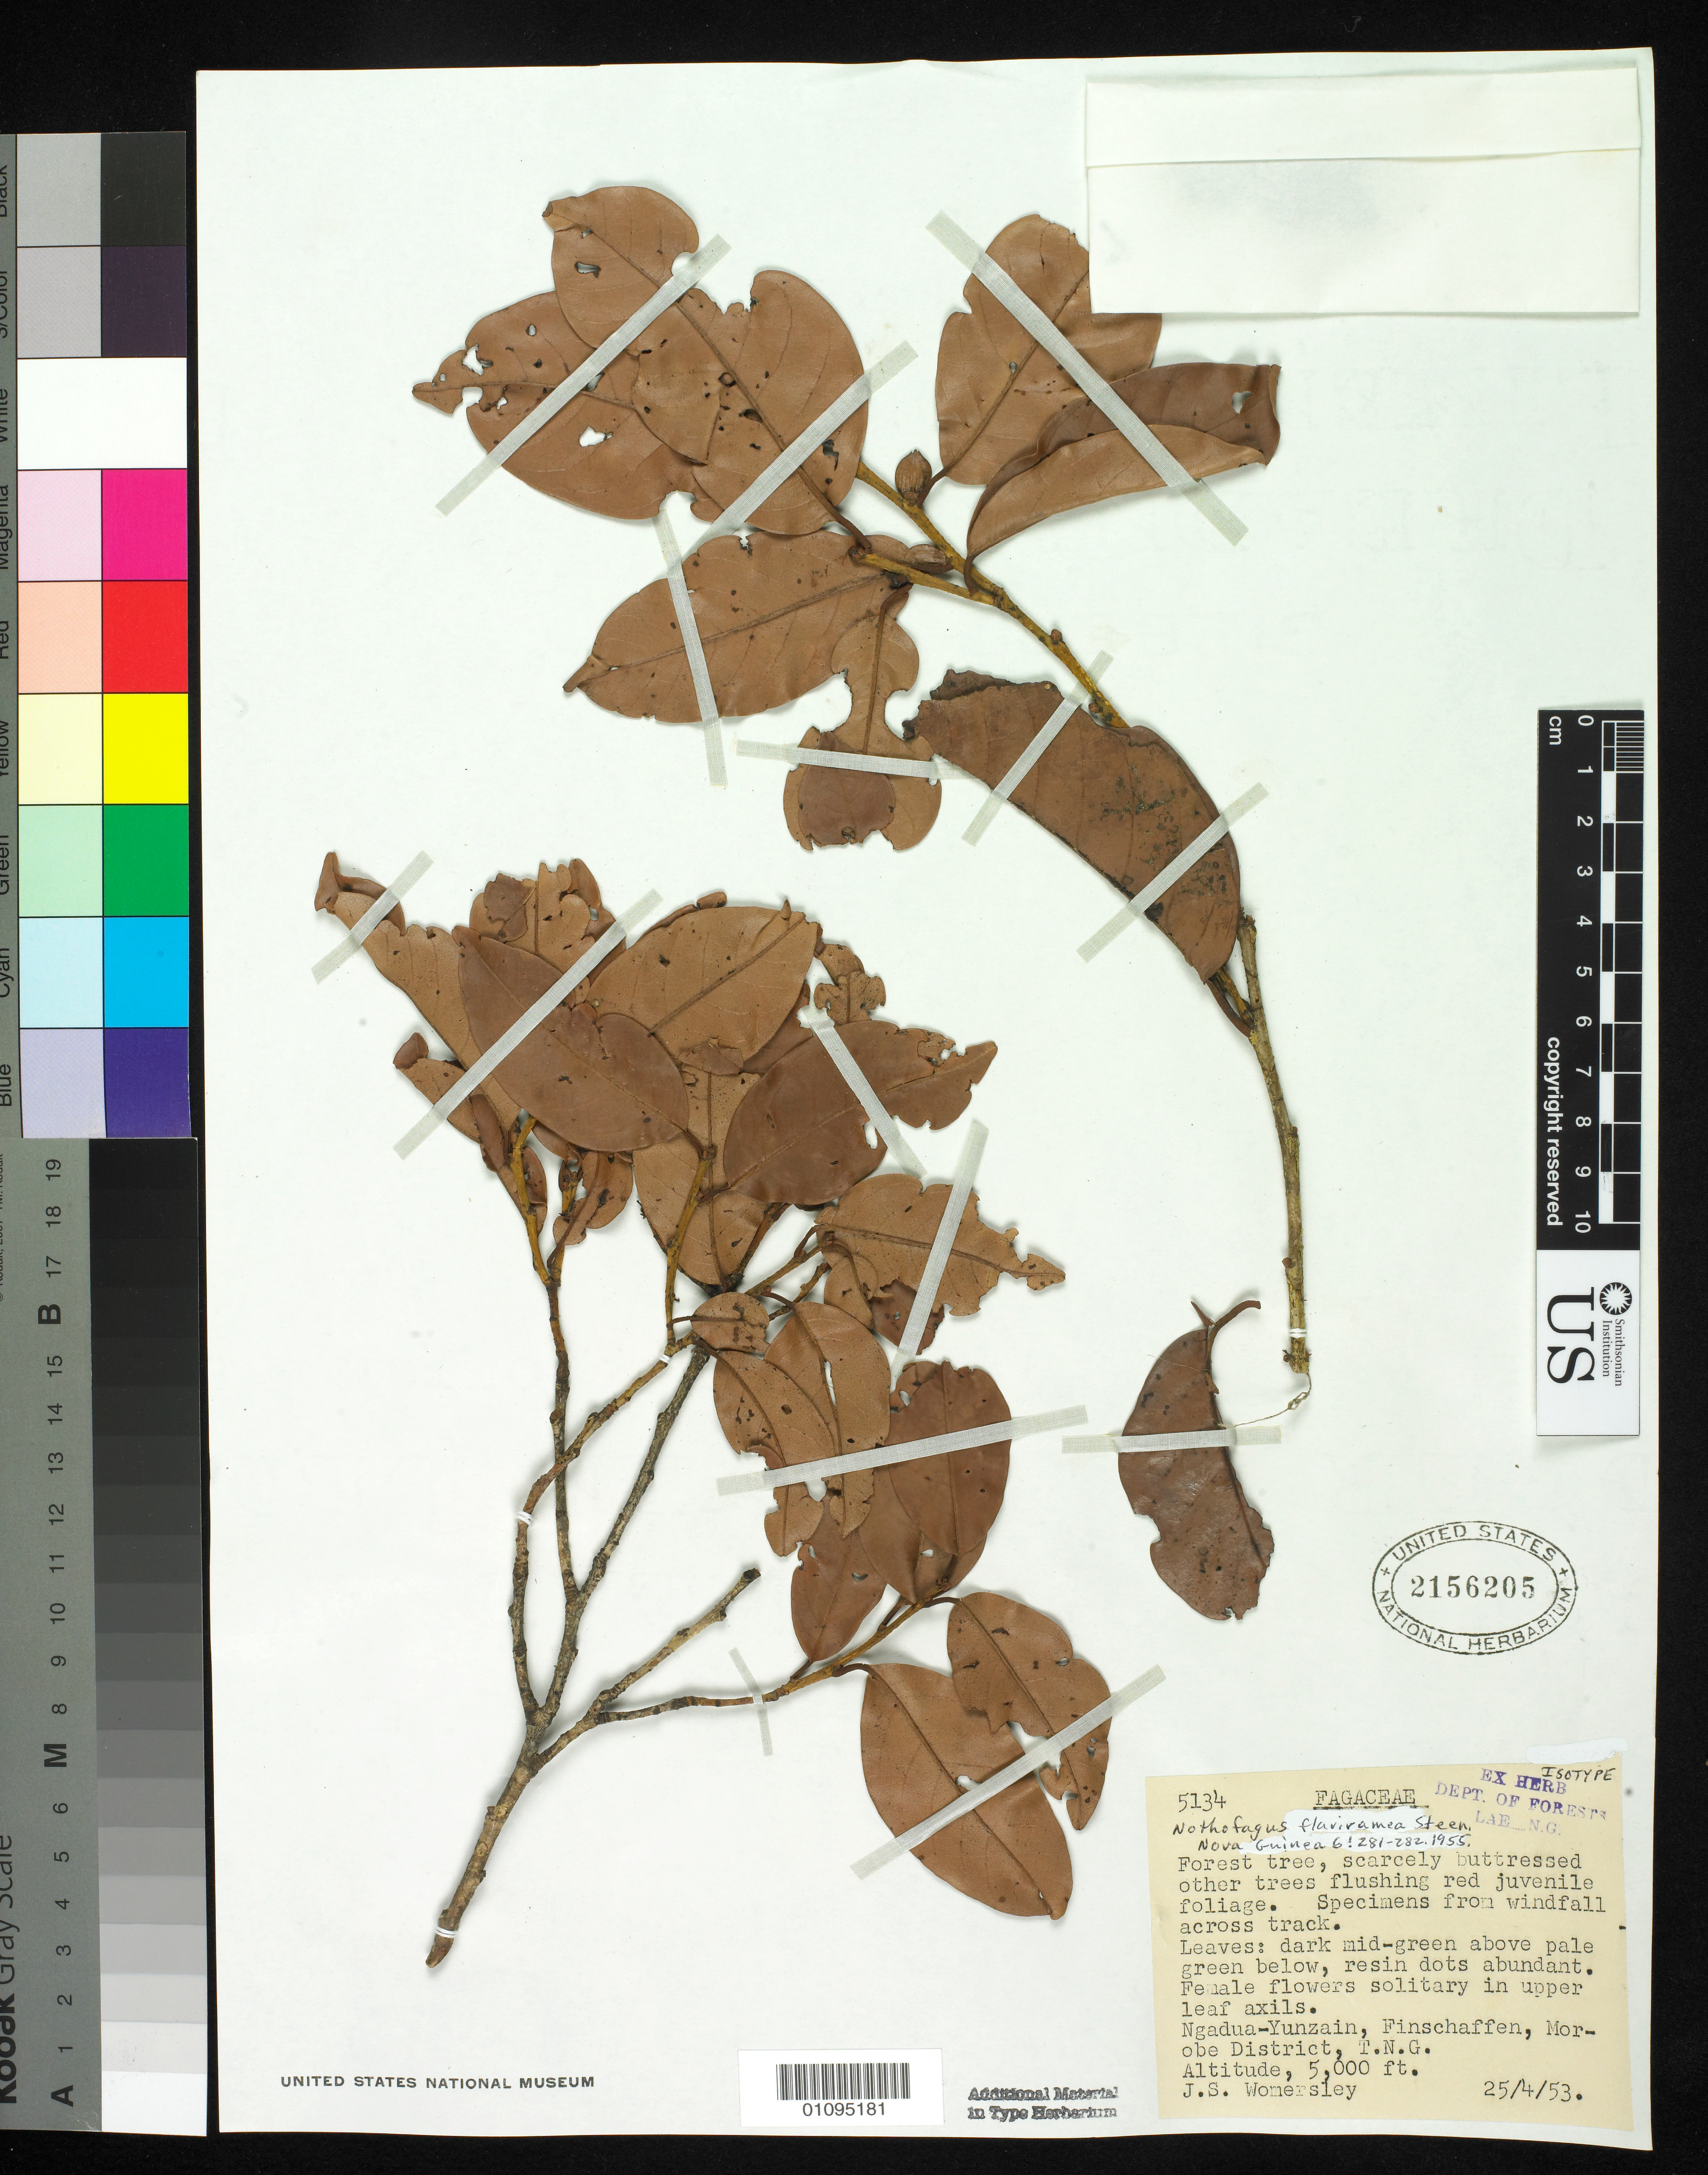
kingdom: Plantae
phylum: Tracheophyta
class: Magnoliopsida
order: Fagales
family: Nothofagaceae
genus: Nothofagus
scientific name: Nothofagus flaviramea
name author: Steenis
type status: Isotype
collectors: J. S. Womersley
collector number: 5134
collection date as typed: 25 Apr 1953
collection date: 1953-04-25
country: Papua New Guinea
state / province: Morobe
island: New Guinea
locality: Ngadua-yunzain, Finschaffen.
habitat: Forest. Specimens from windfall across track.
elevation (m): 1524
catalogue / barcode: US 2156205